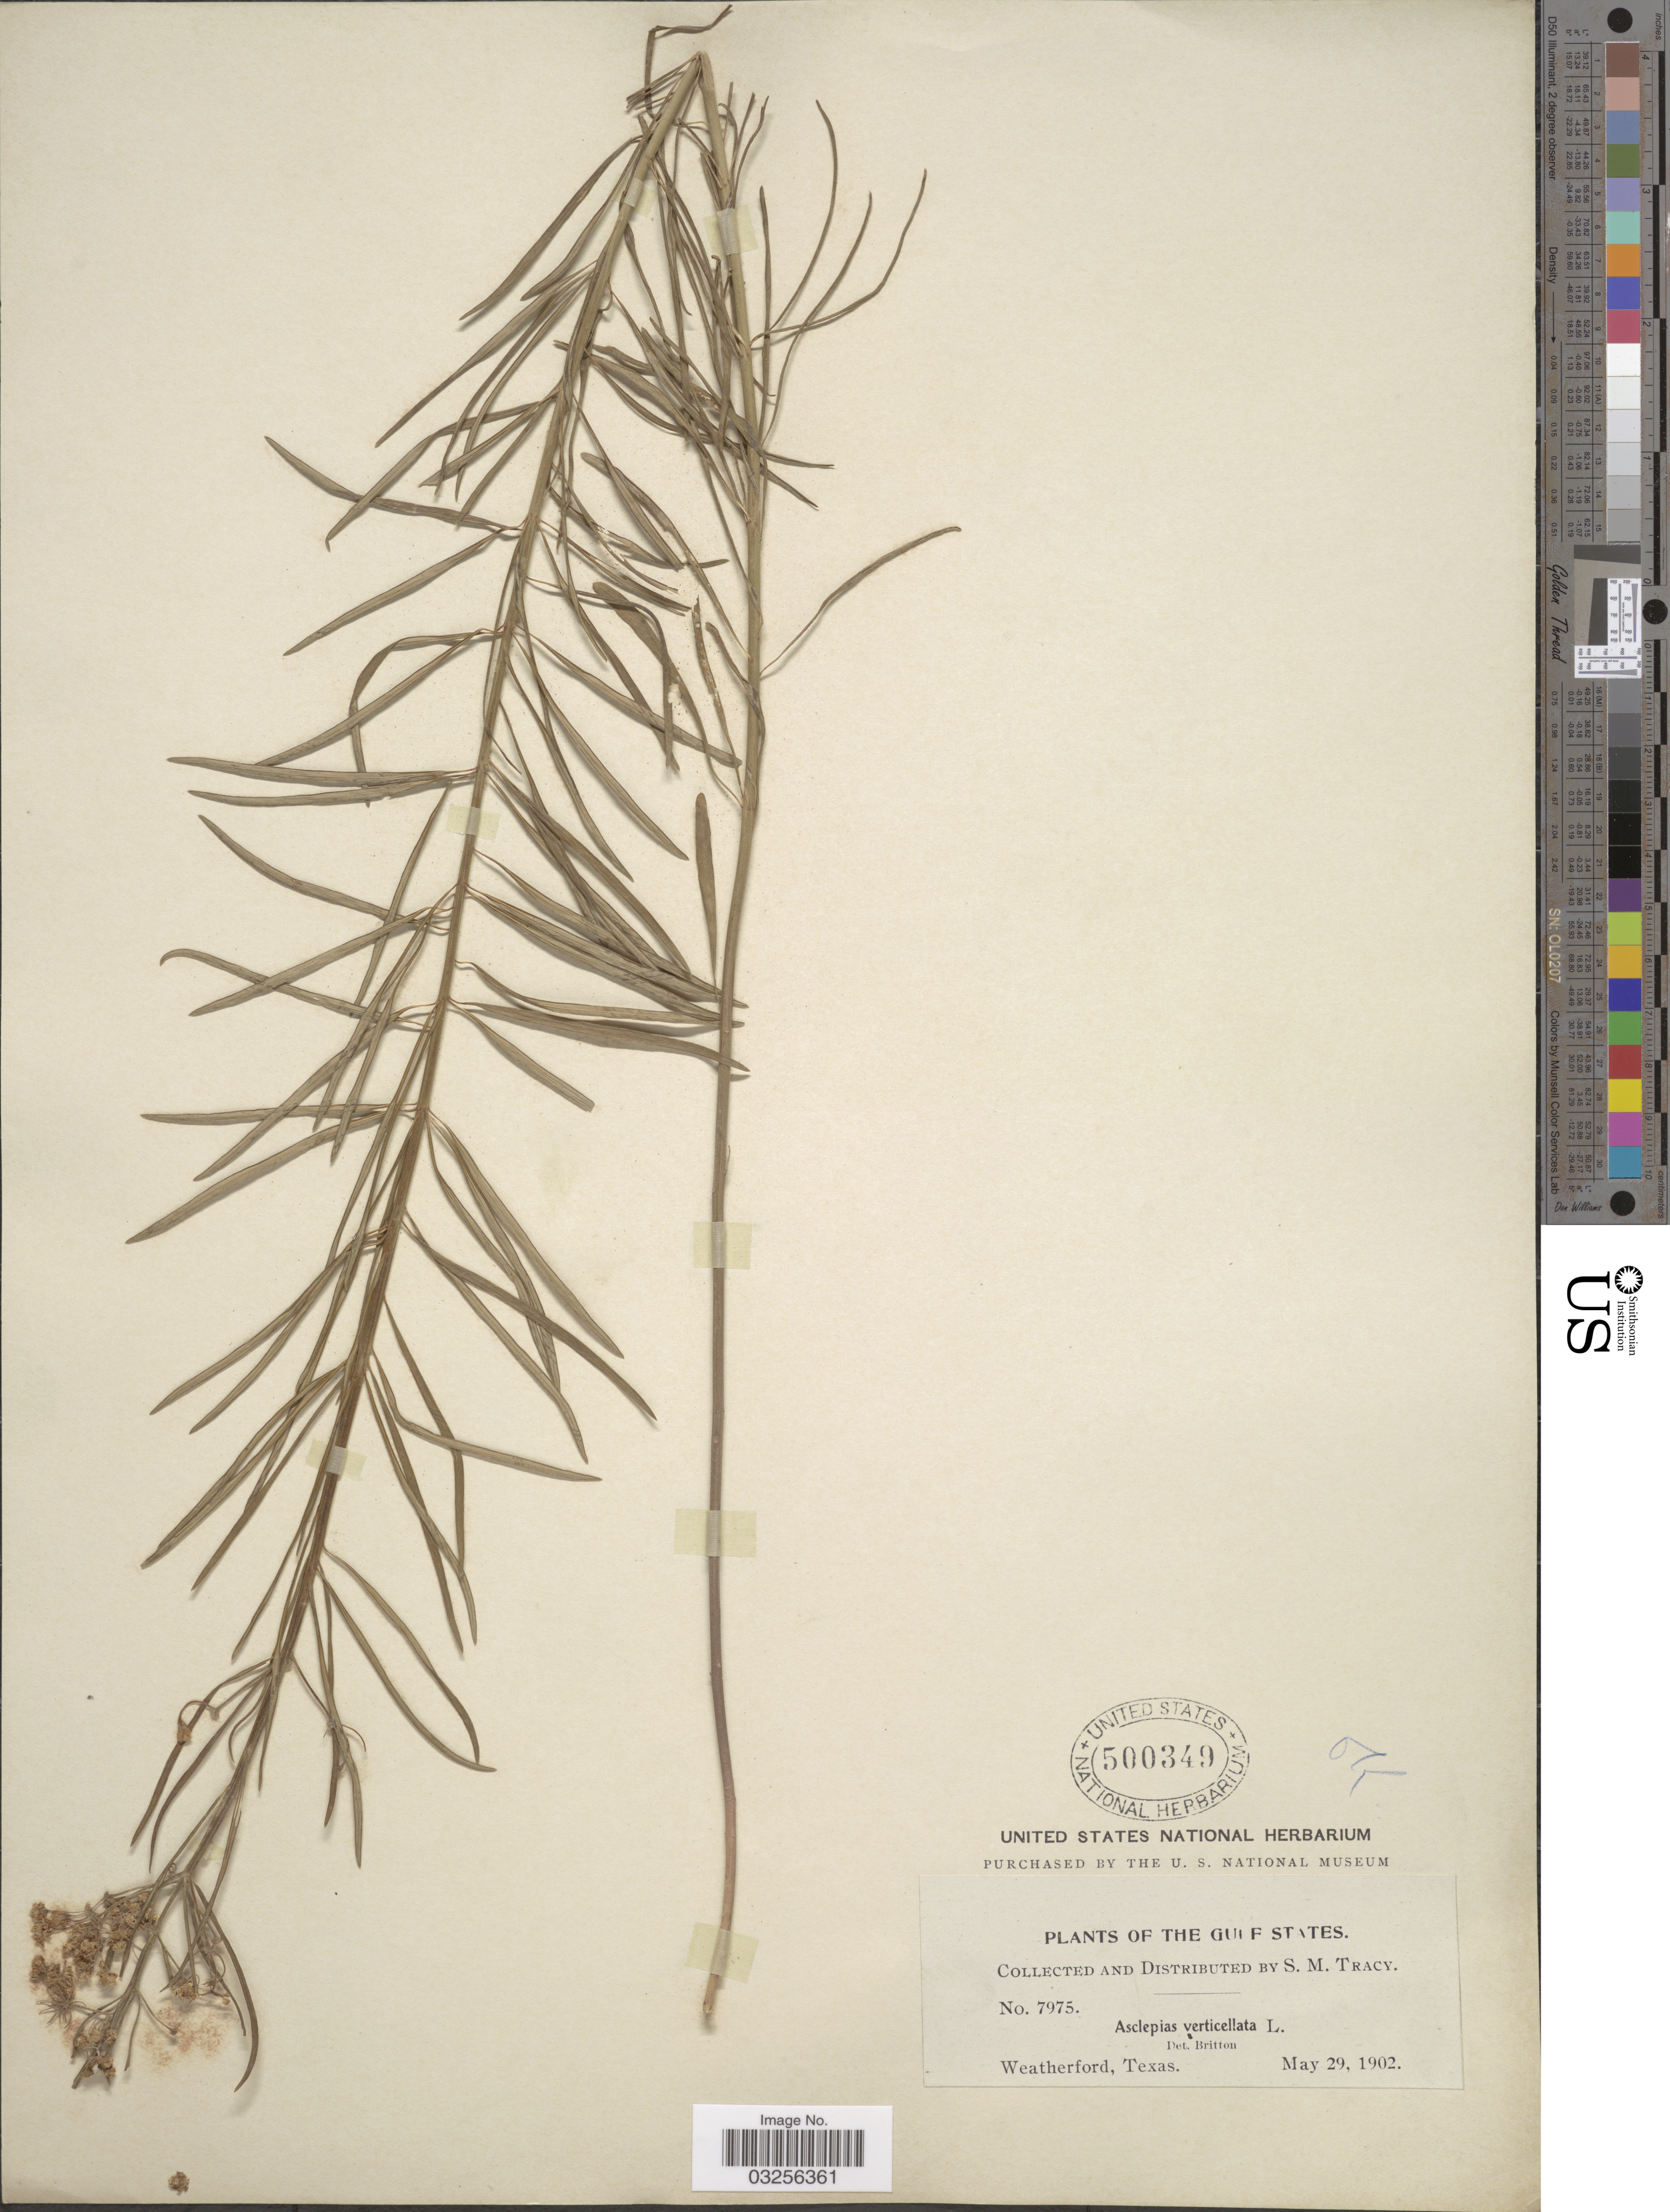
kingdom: Plantae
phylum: Tracheophyta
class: Magnoliopsida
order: Gentianales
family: Apocynaceae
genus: Asclepias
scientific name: Asclepias verticillata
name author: L.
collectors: S. M. Tracy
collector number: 7975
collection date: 1902-05-29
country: United States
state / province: Texas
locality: Gulf States. Weatherford.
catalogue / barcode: US 500349